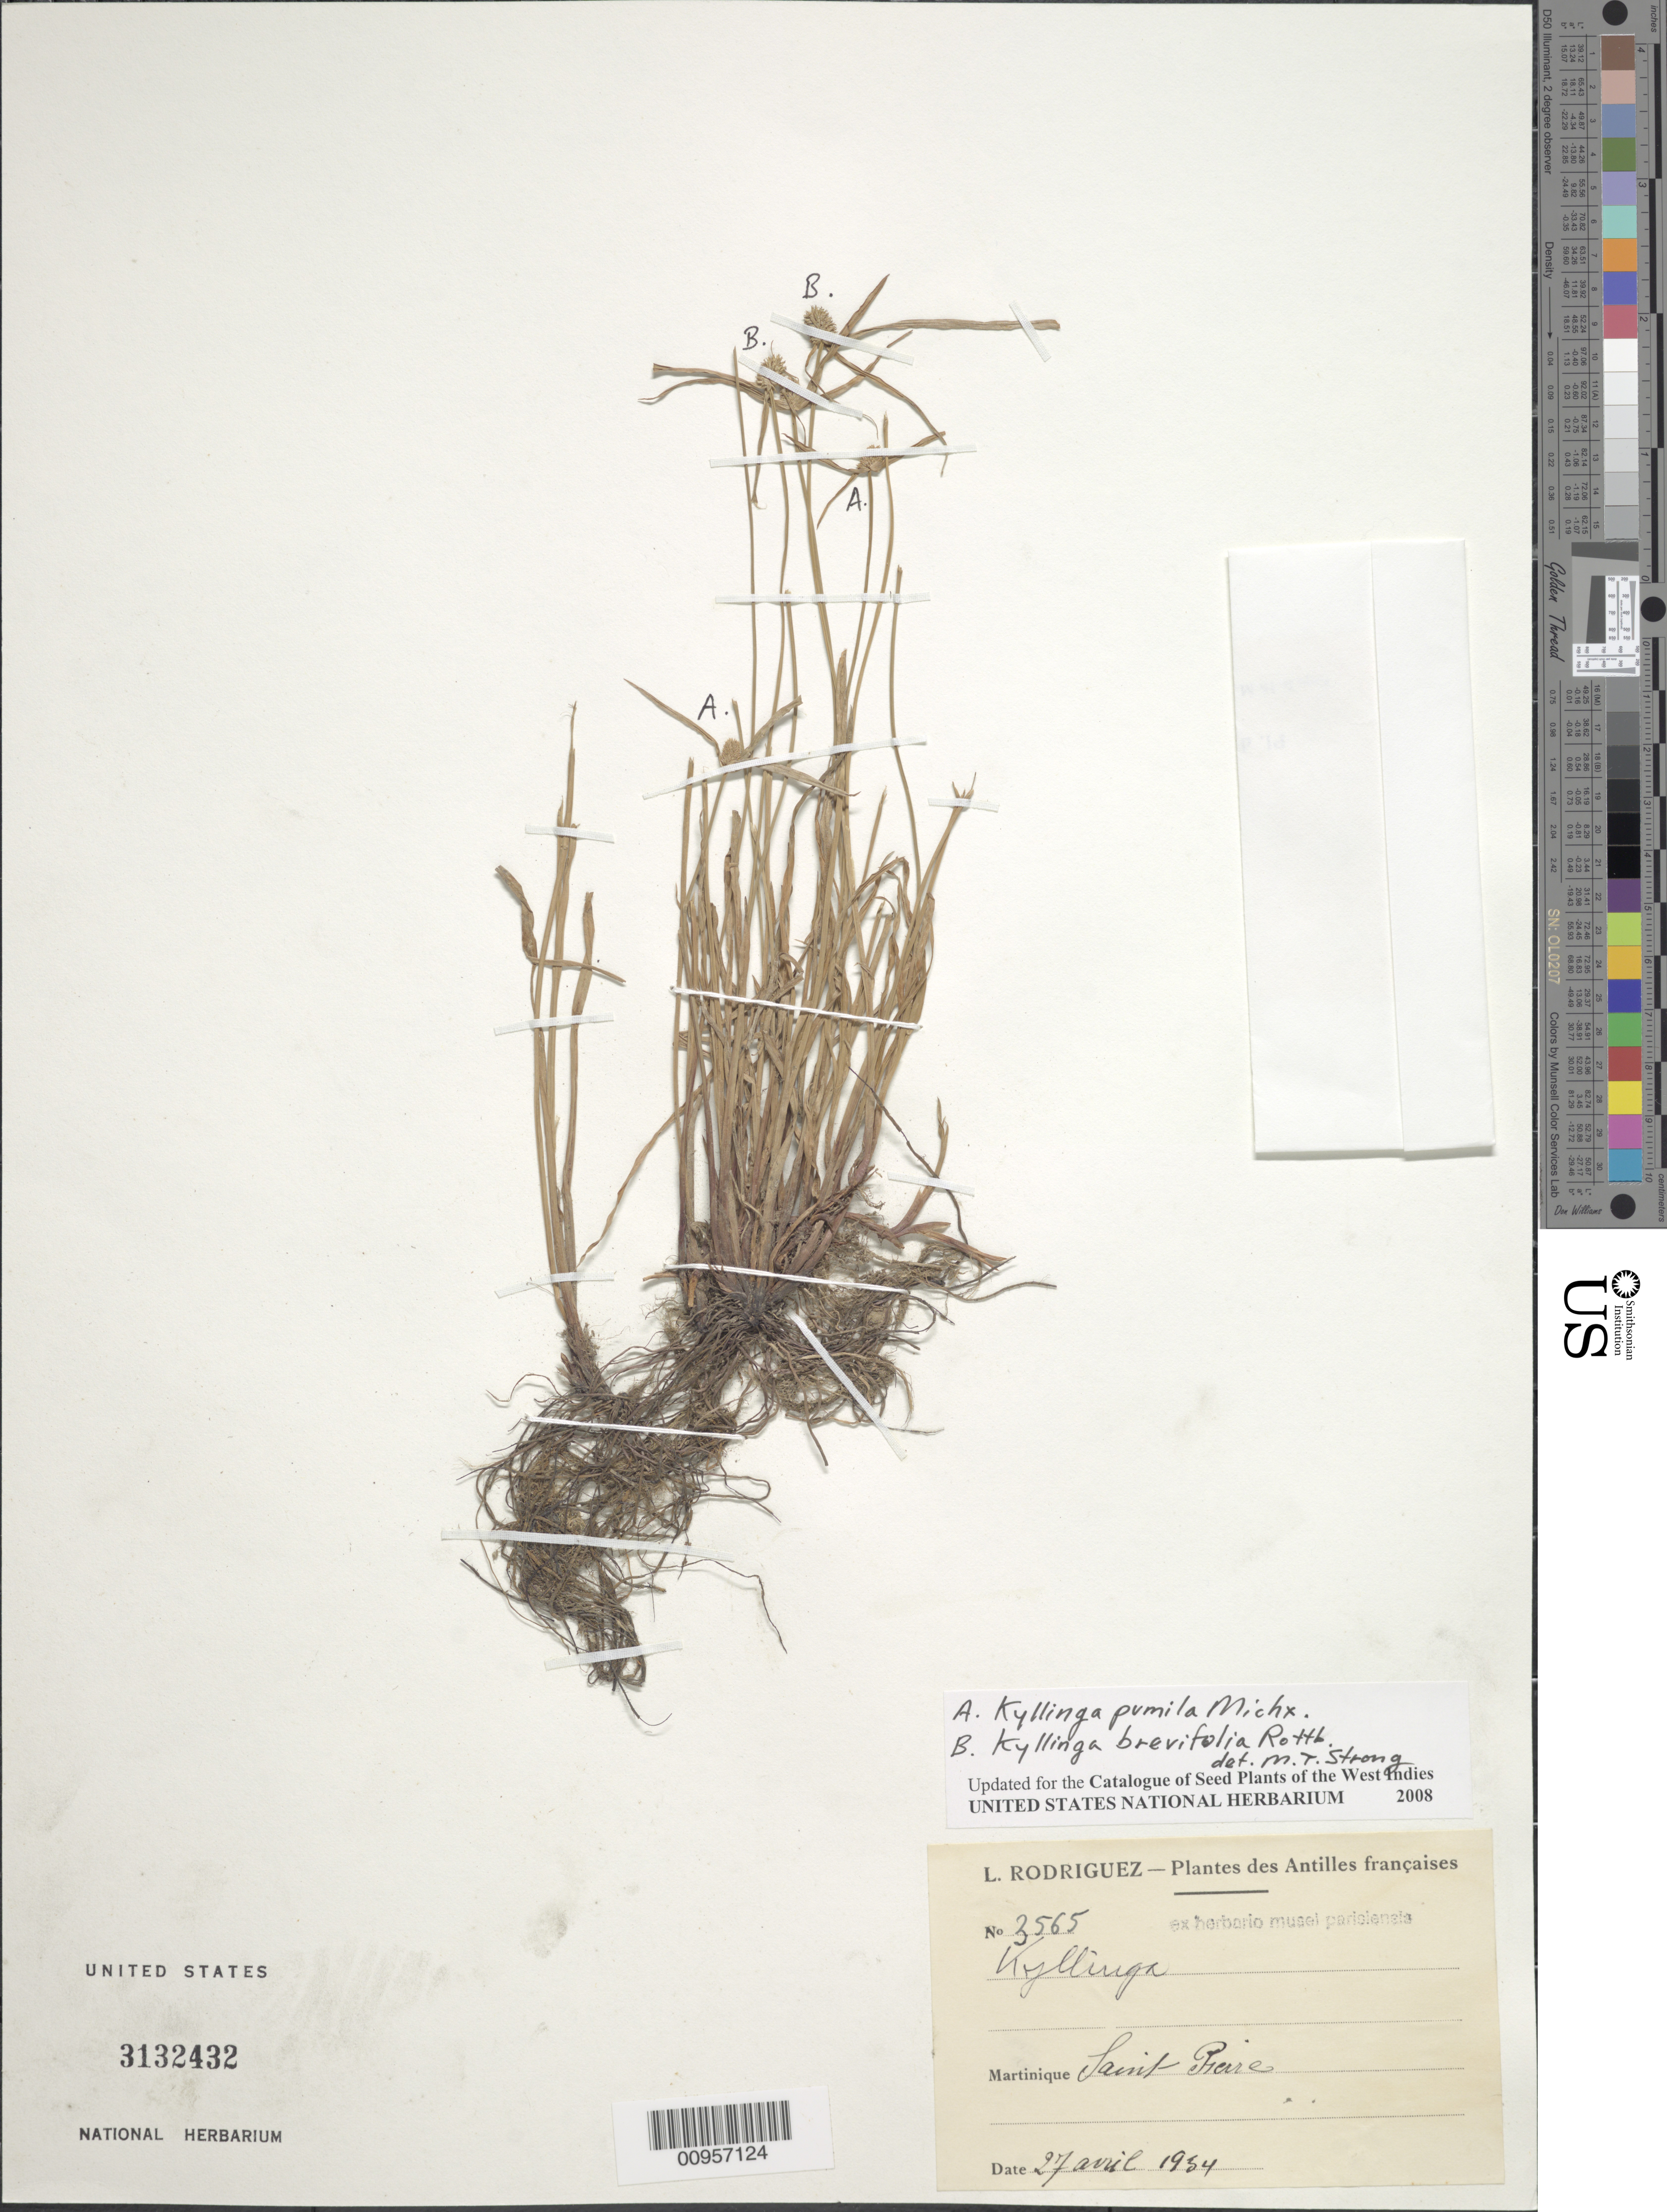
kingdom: Plantae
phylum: Tracheophyta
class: Liliopsida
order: Poales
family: Cyperaceae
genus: Cyperus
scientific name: Cyperus hortensis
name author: (Salzm. ex Steud.) Dorr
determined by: Strong, Mark T., (BOT), Smithsonian Institution - National Museum of Natural History (UNITED STATES)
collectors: L. Rodriguez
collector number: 3565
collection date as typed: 27 Apr 1934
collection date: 1934-04-27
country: Martinique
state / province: Saint-Pierre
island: Martinique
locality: St. Pierre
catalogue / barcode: US 3132432